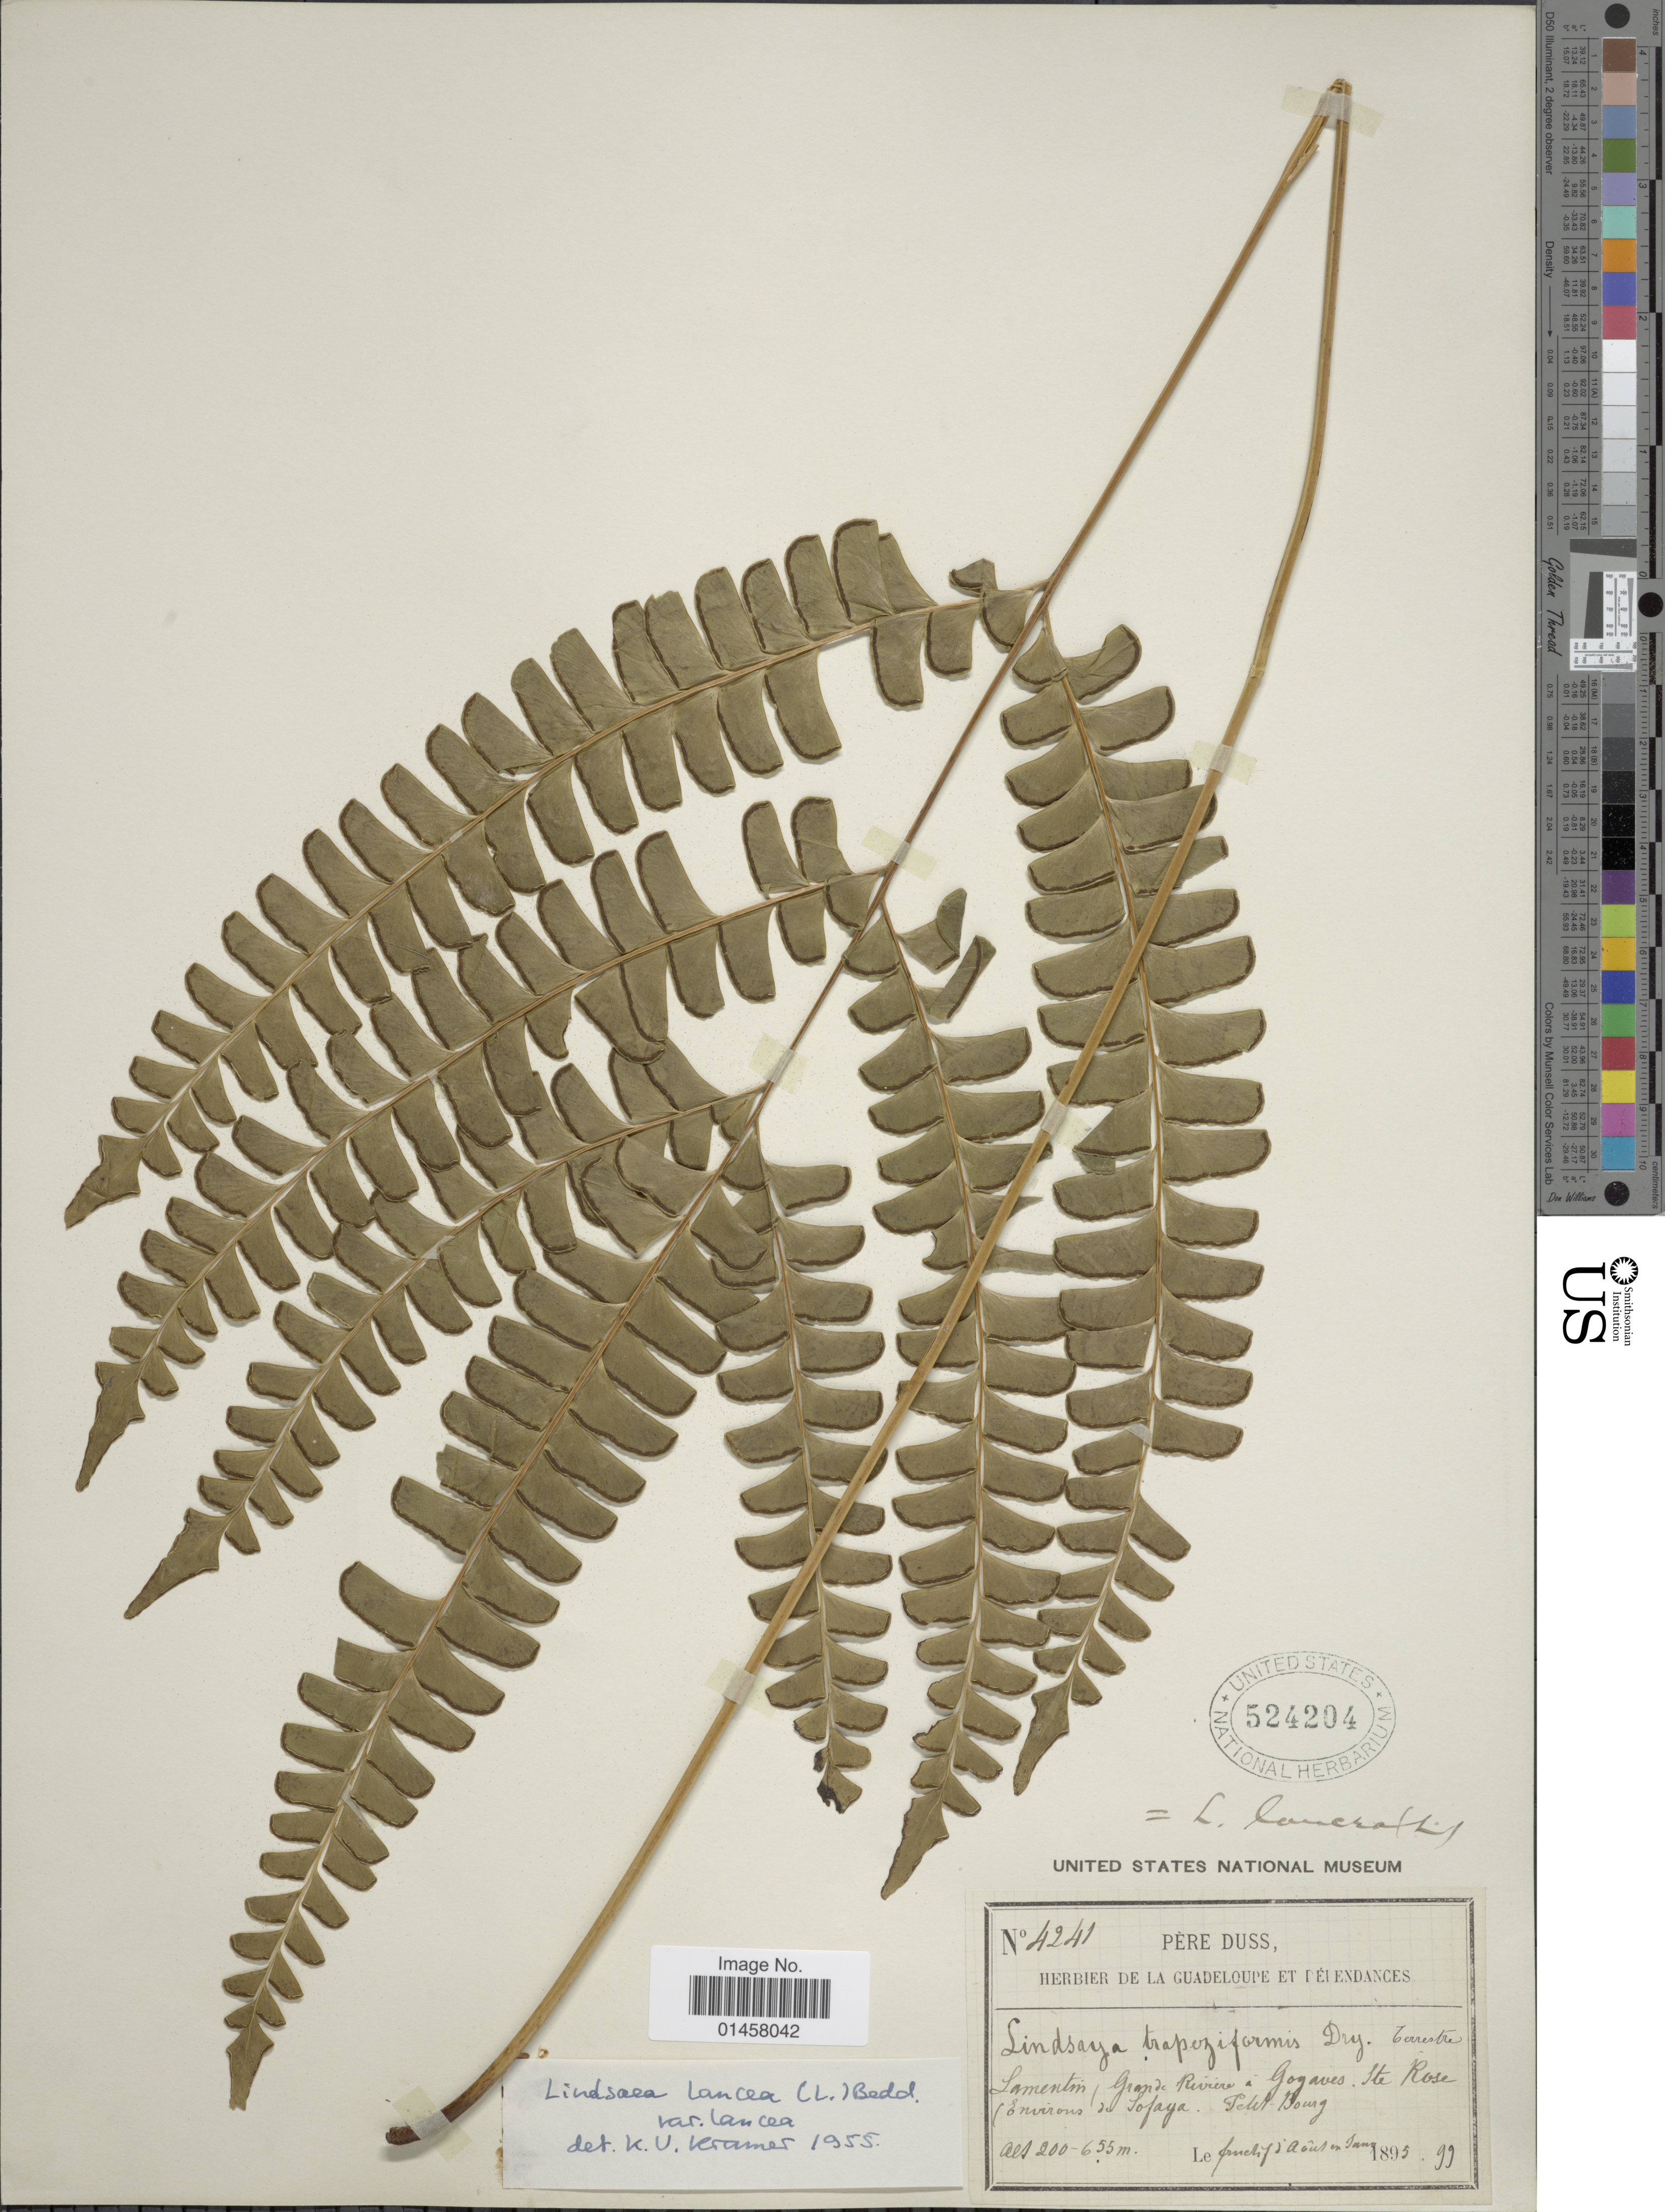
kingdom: Plantae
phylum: Tracheophyta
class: Polypodiopsida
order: Polypodiales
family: Lindsaeaceae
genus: Lindsaea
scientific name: Lindsaea lancea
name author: (L.) Bedd.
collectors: Père Duss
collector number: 4241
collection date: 1895-08-05/1899-06-05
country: Guadeloupe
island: Basse-Terre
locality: Lamentin, Grande Riviere, a Goyaves Ste Rose (environs de Sofaya) Petit-Bourg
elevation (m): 200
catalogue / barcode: US 524204